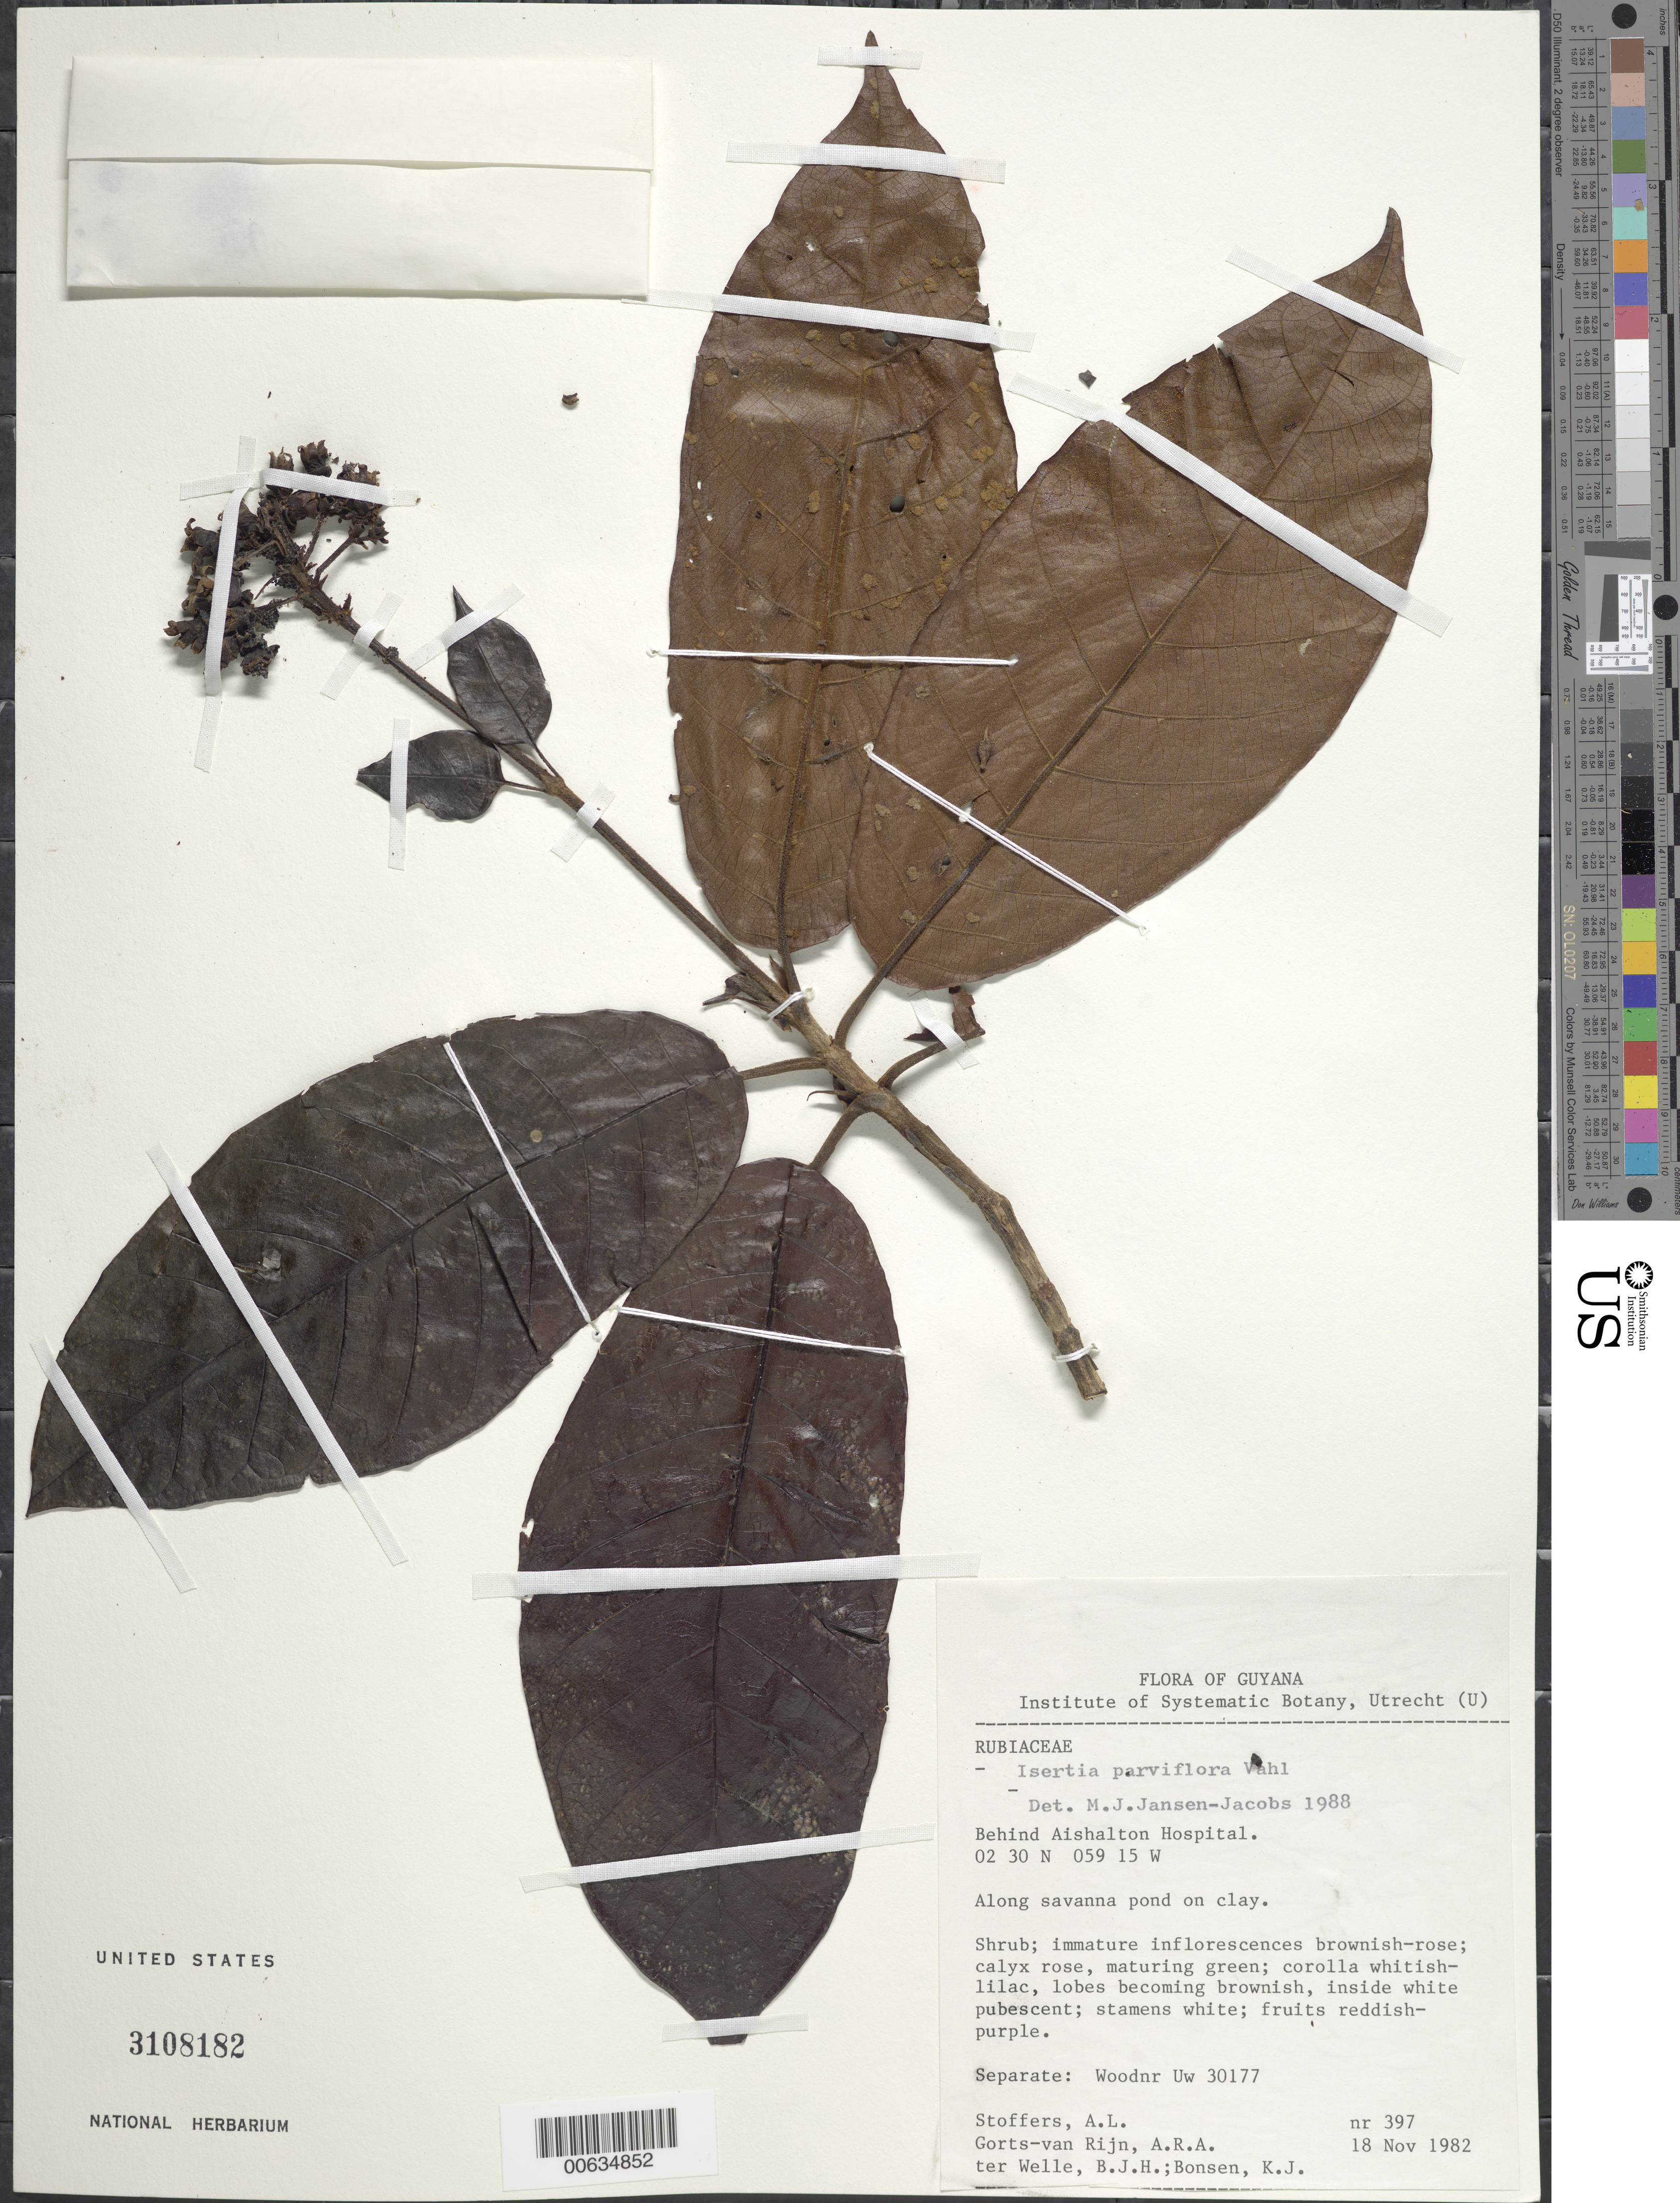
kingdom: Plantae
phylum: Tracheophyta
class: Magnoliopsida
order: Gentianales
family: Rubiaceae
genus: Isertia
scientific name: Isertia parviflora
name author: Vahl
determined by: Jansen-Jacobs, M. J., (U), Nationaal Herbarium Nederland, Utrecht University branch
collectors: A. Stoffers, A. .R. A. Görts-van Rijn, B. Welle & K. Bonsen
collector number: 397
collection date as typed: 18-Nov-82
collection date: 1982-11-18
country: Guyana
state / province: U. Takutu-U. Essequibo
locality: Aishalton Hospital, behind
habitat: Along savanna pond on clay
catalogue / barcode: US 3108182